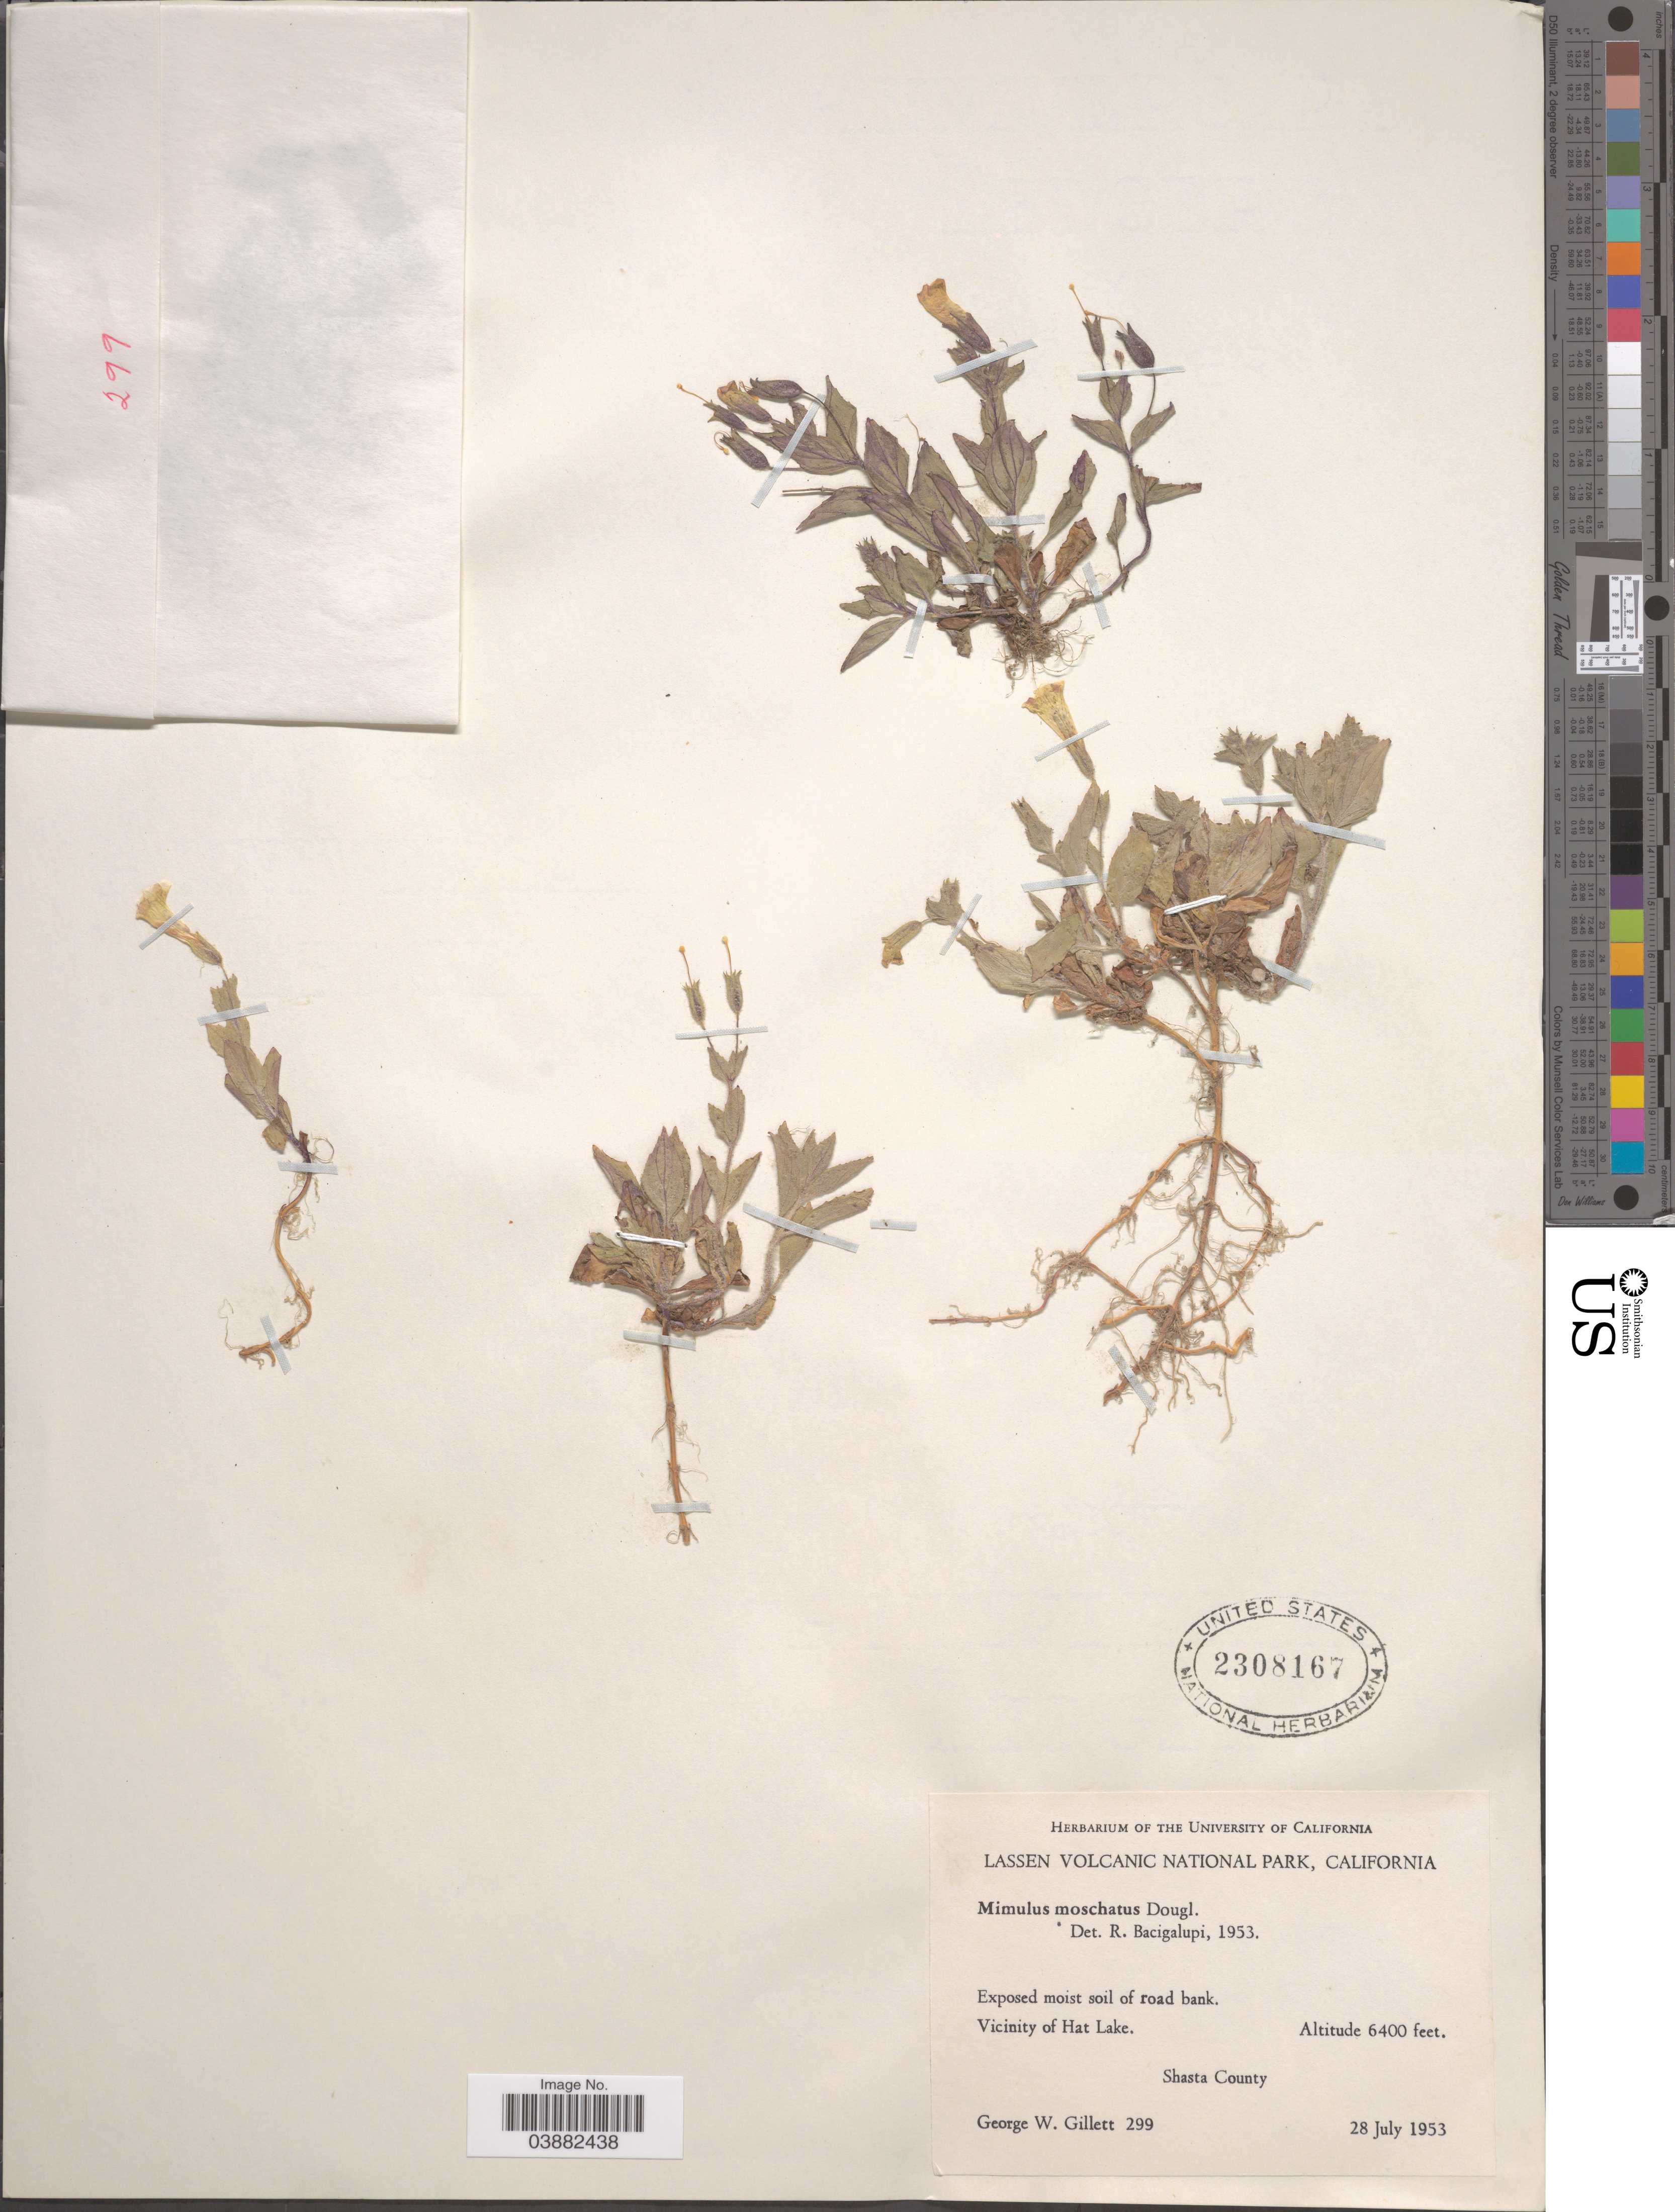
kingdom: Plantae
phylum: Tracheophyta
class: Magnoliopsida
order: Lamiales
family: Phrymaceae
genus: Mimulus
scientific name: Mimulus moschatus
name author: Douglas ex Lindl.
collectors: G. Gillett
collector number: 299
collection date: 1953-07-28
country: United States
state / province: California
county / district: Shasta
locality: Lassen Volcanic National Park. Vicinity of Hat Lake. Shasta County.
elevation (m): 1951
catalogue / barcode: US 2308167